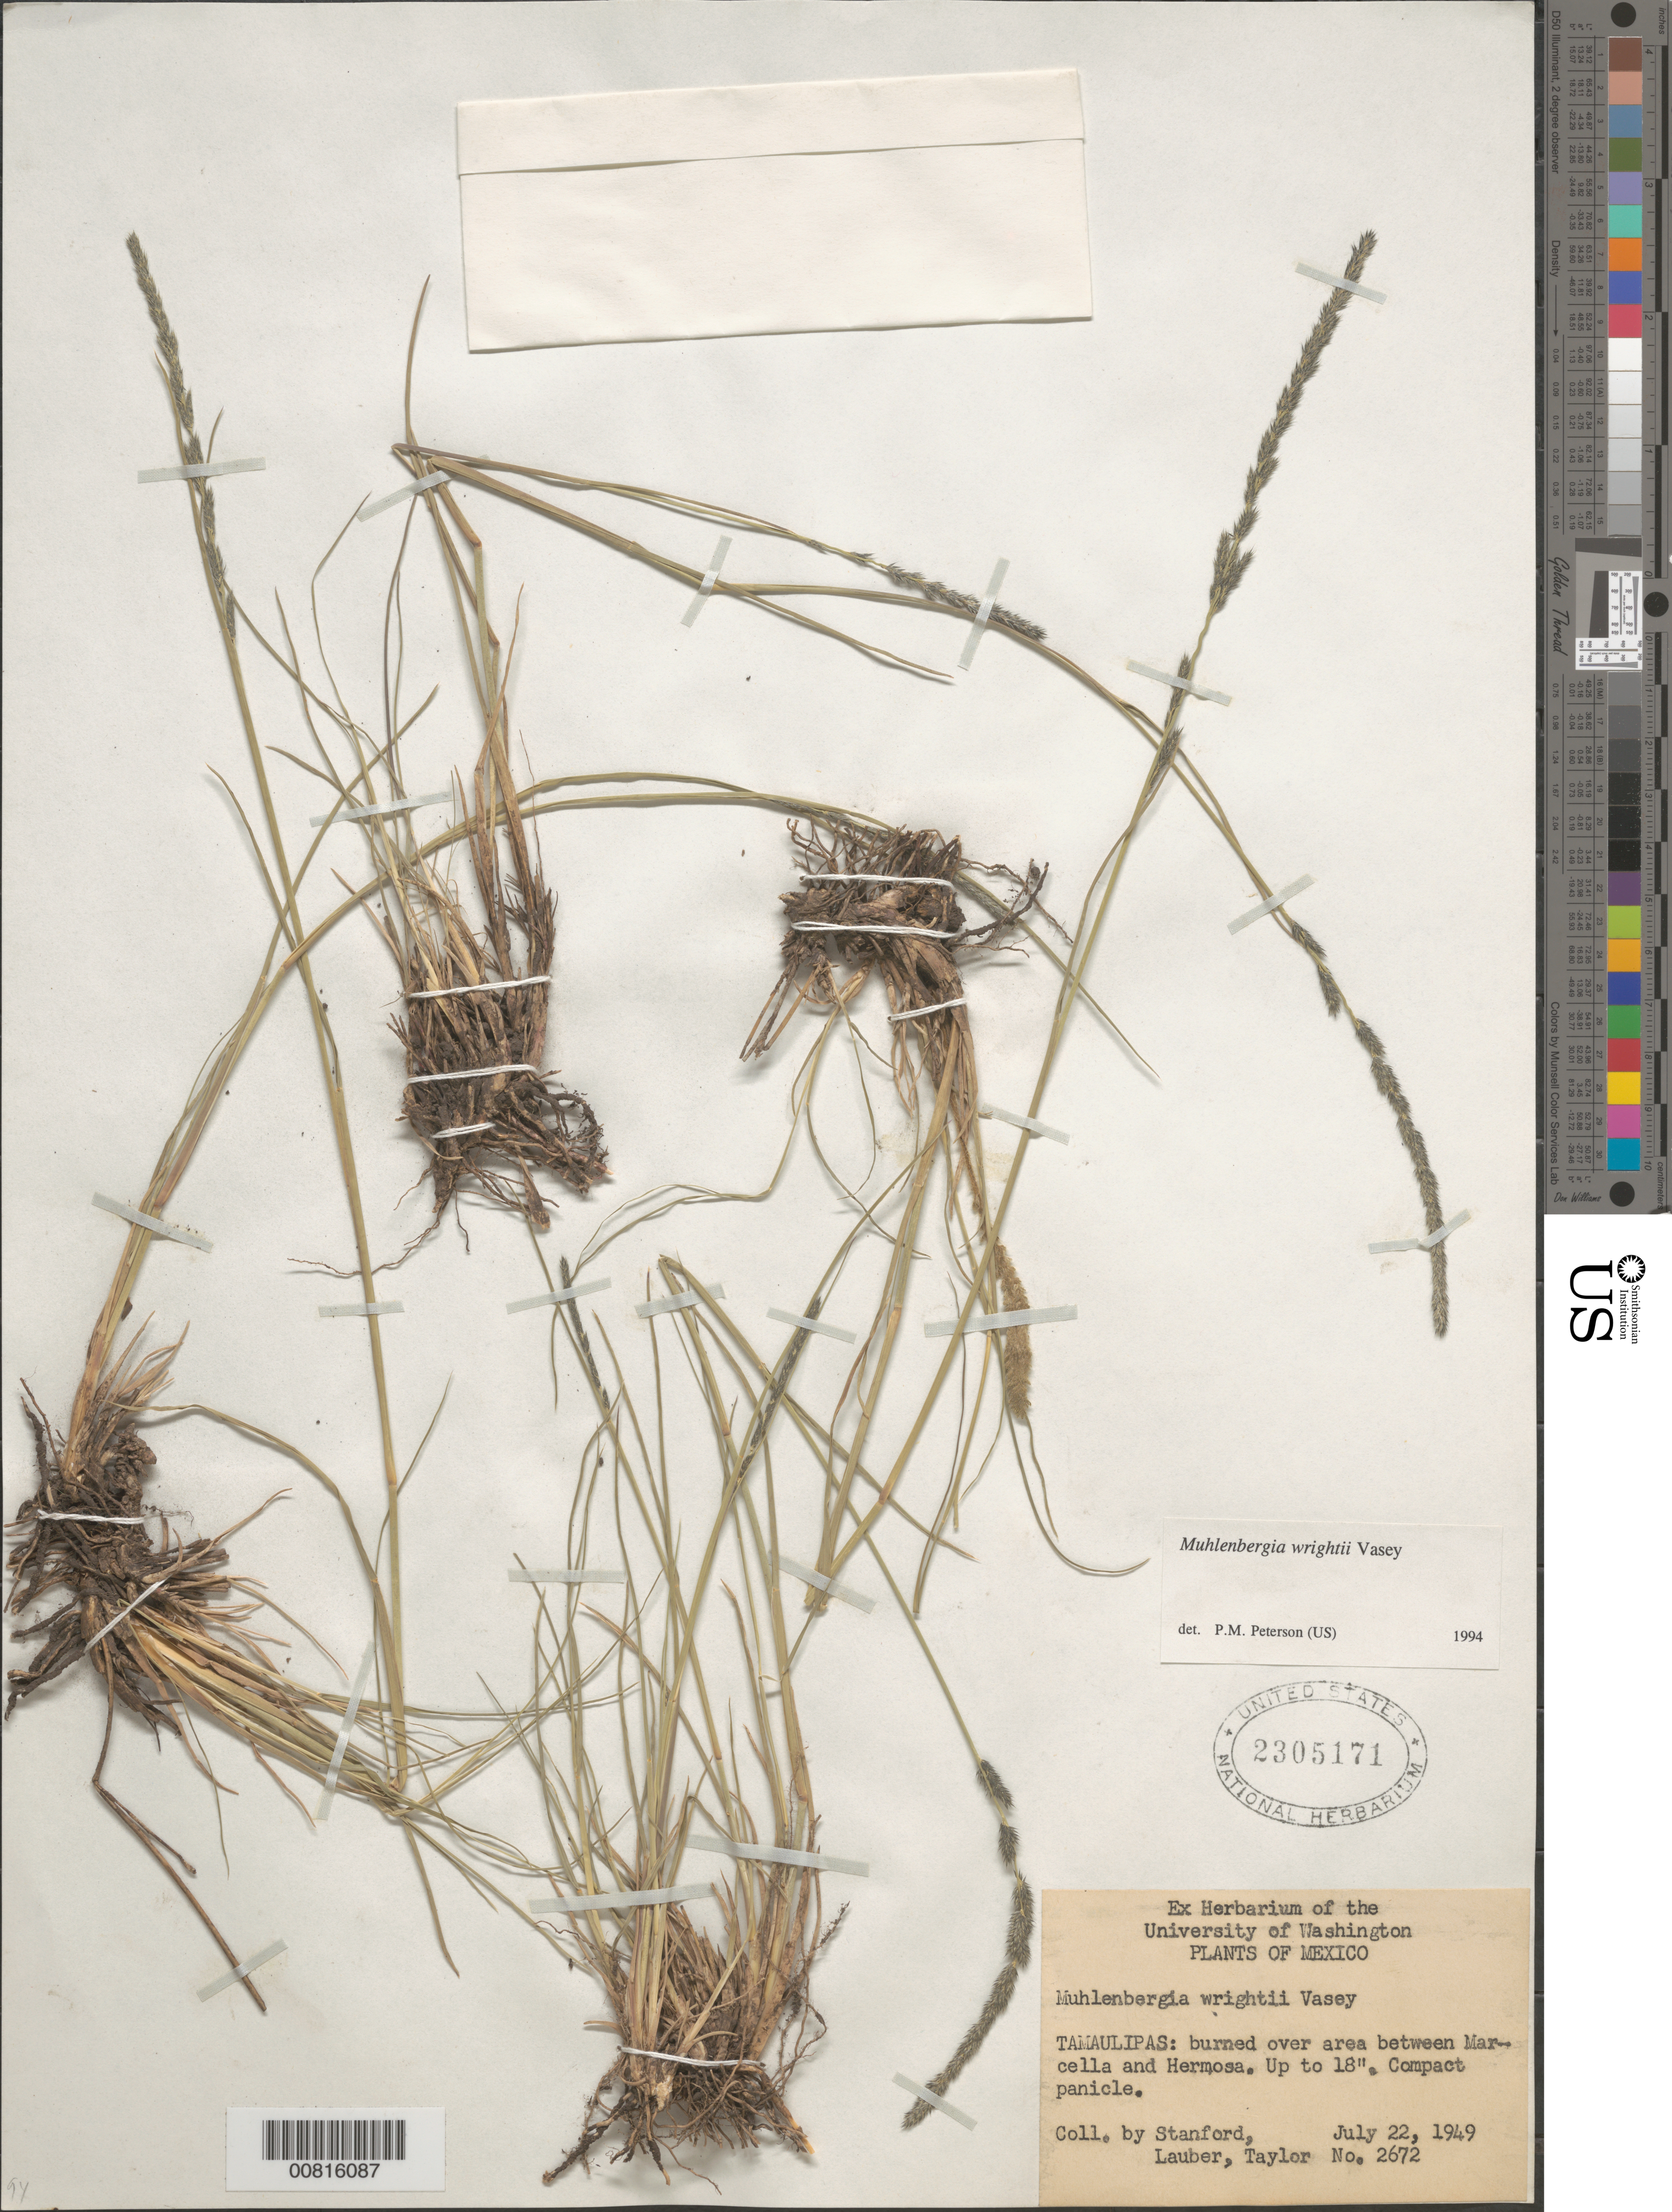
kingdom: Plantae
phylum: Tracheophyta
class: Liliopsida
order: Poales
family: Poaceae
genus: Muhlenbergia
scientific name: Muhlenbergia wrightii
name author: Vasey ex J.M. Coult.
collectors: L. R. Stanford, S. M. Lauber & L. A. Taylor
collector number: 2672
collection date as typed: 22 Jul 1949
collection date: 1949-07-22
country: Mexico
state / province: Tamaulipas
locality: burned area between Marsella and Hermosa, Tams.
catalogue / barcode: US 2305171